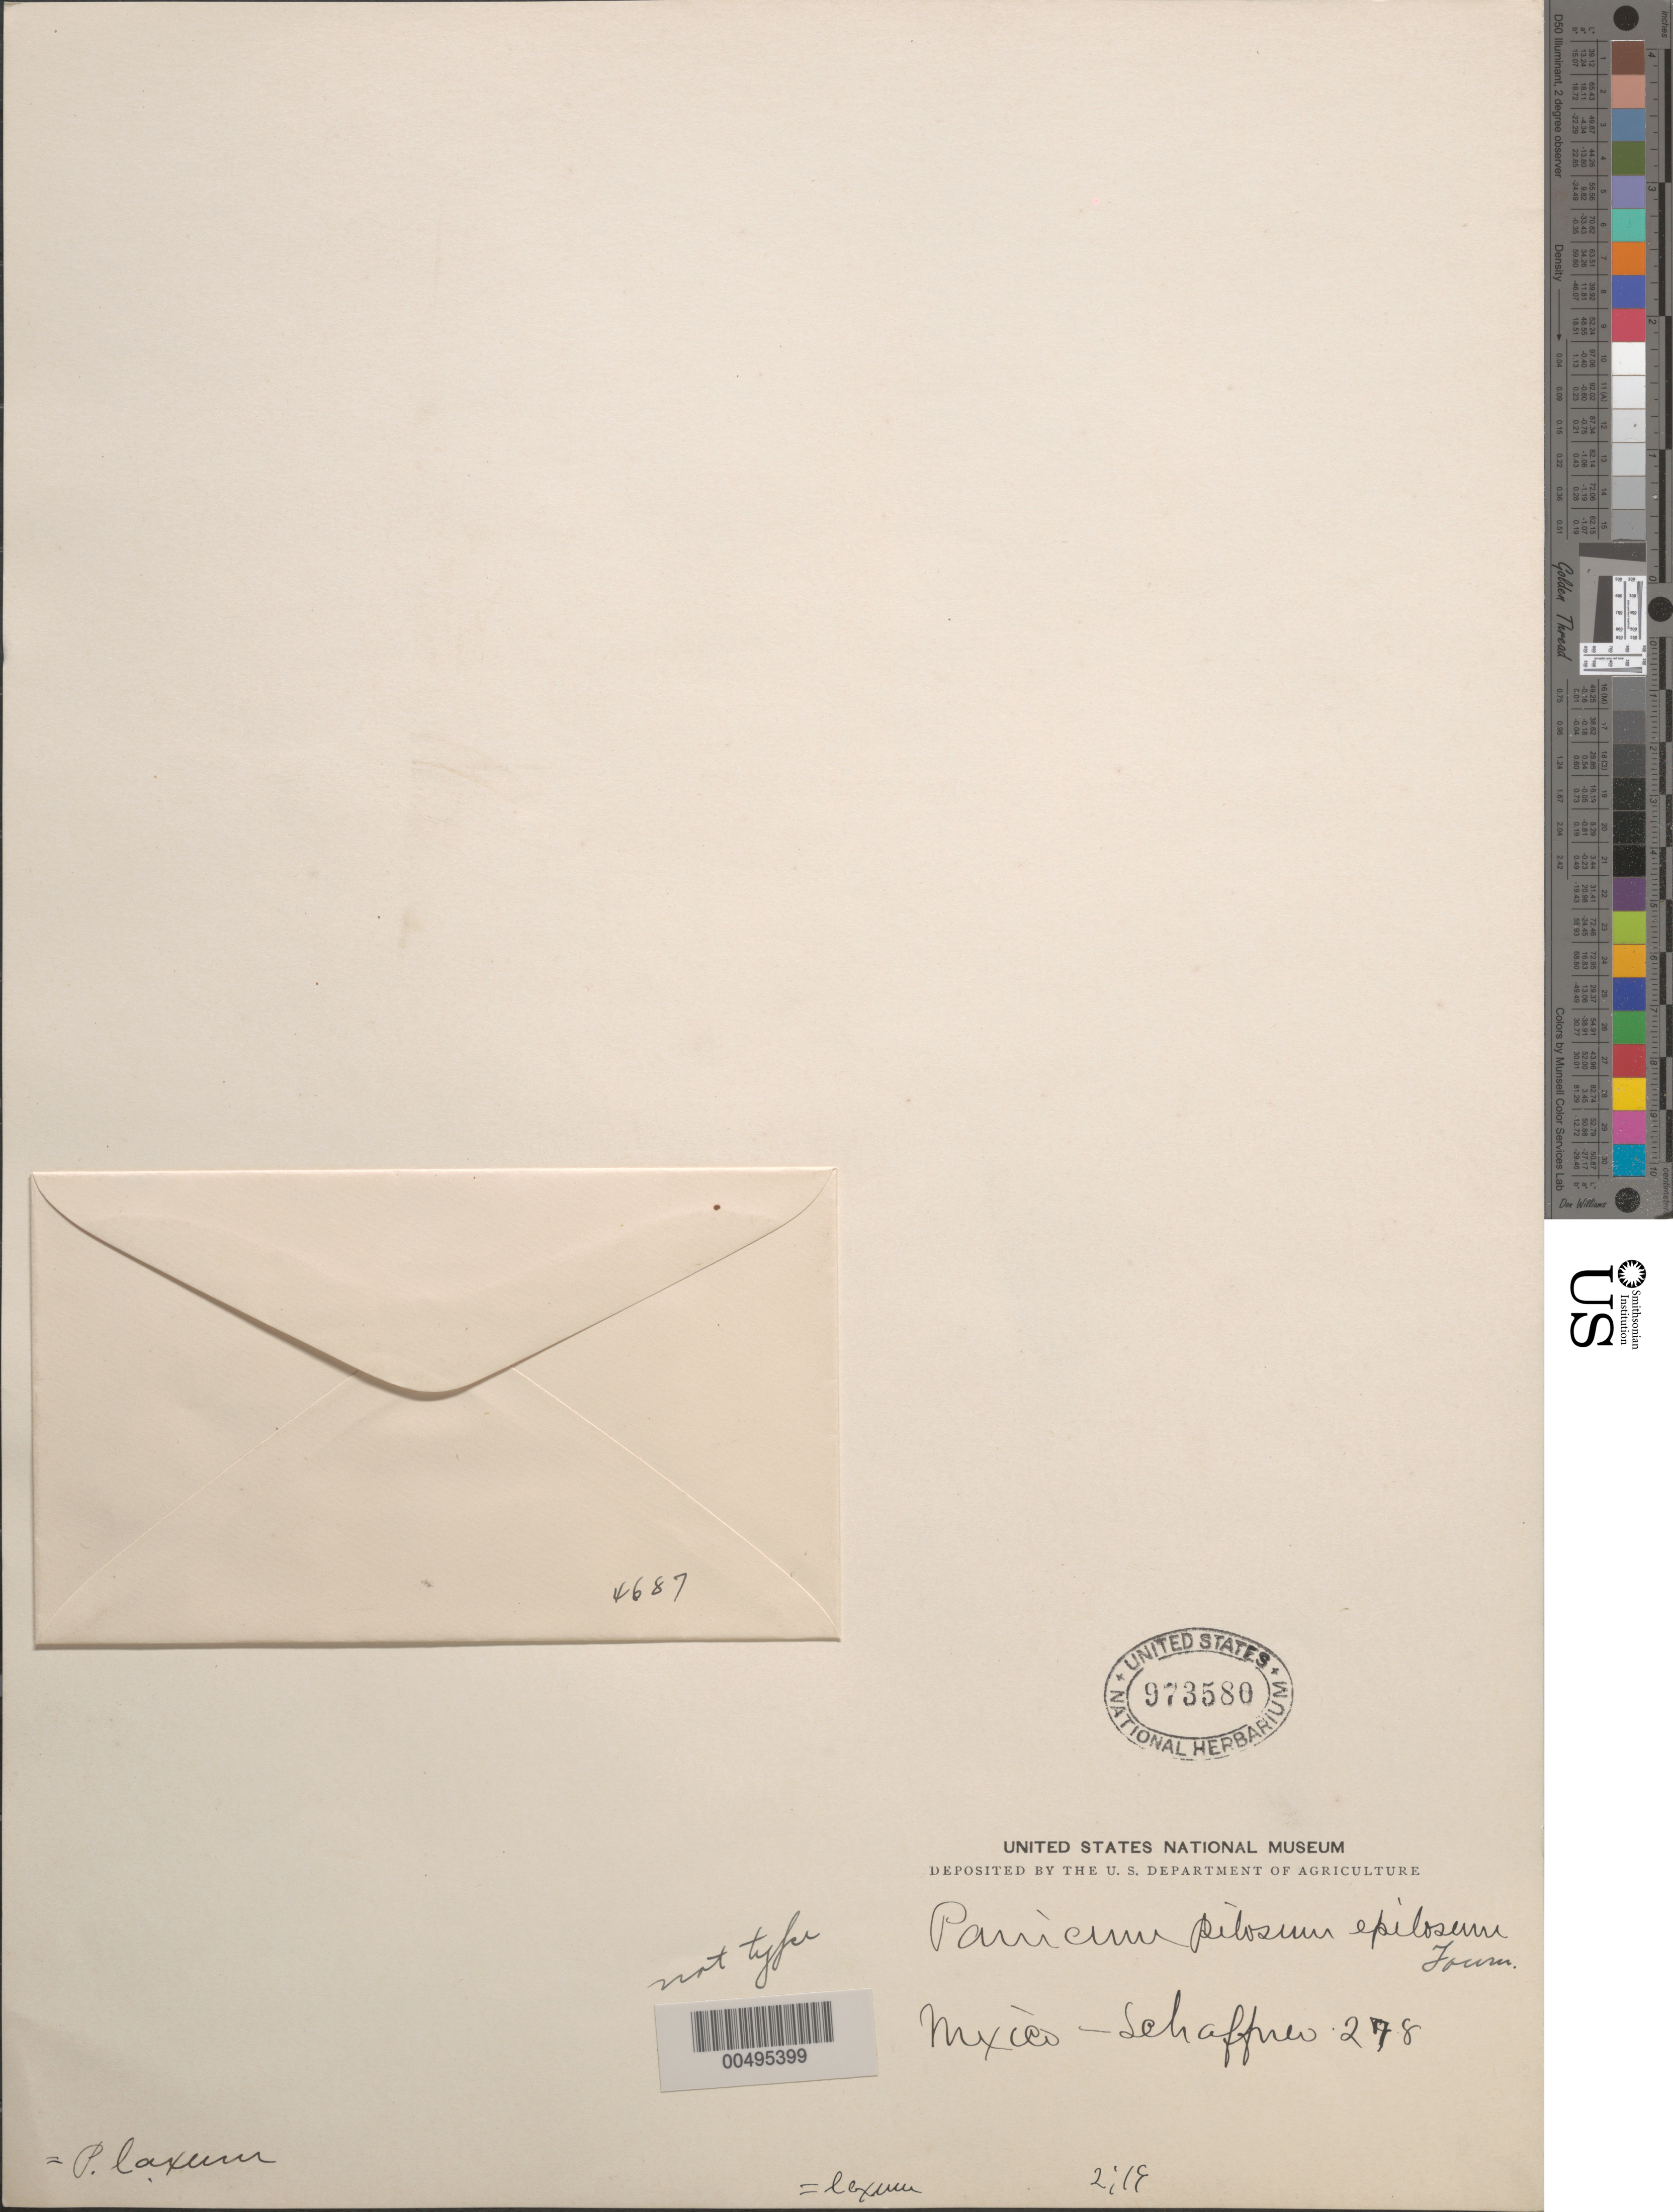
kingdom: Plantae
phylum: Tracheophyta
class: Liliopsida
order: Poales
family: Poaceae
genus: Panicum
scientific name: Panicum laxum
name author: Sw.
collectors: -. Schaffner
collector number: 278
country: Mexico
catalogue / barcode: US 973580